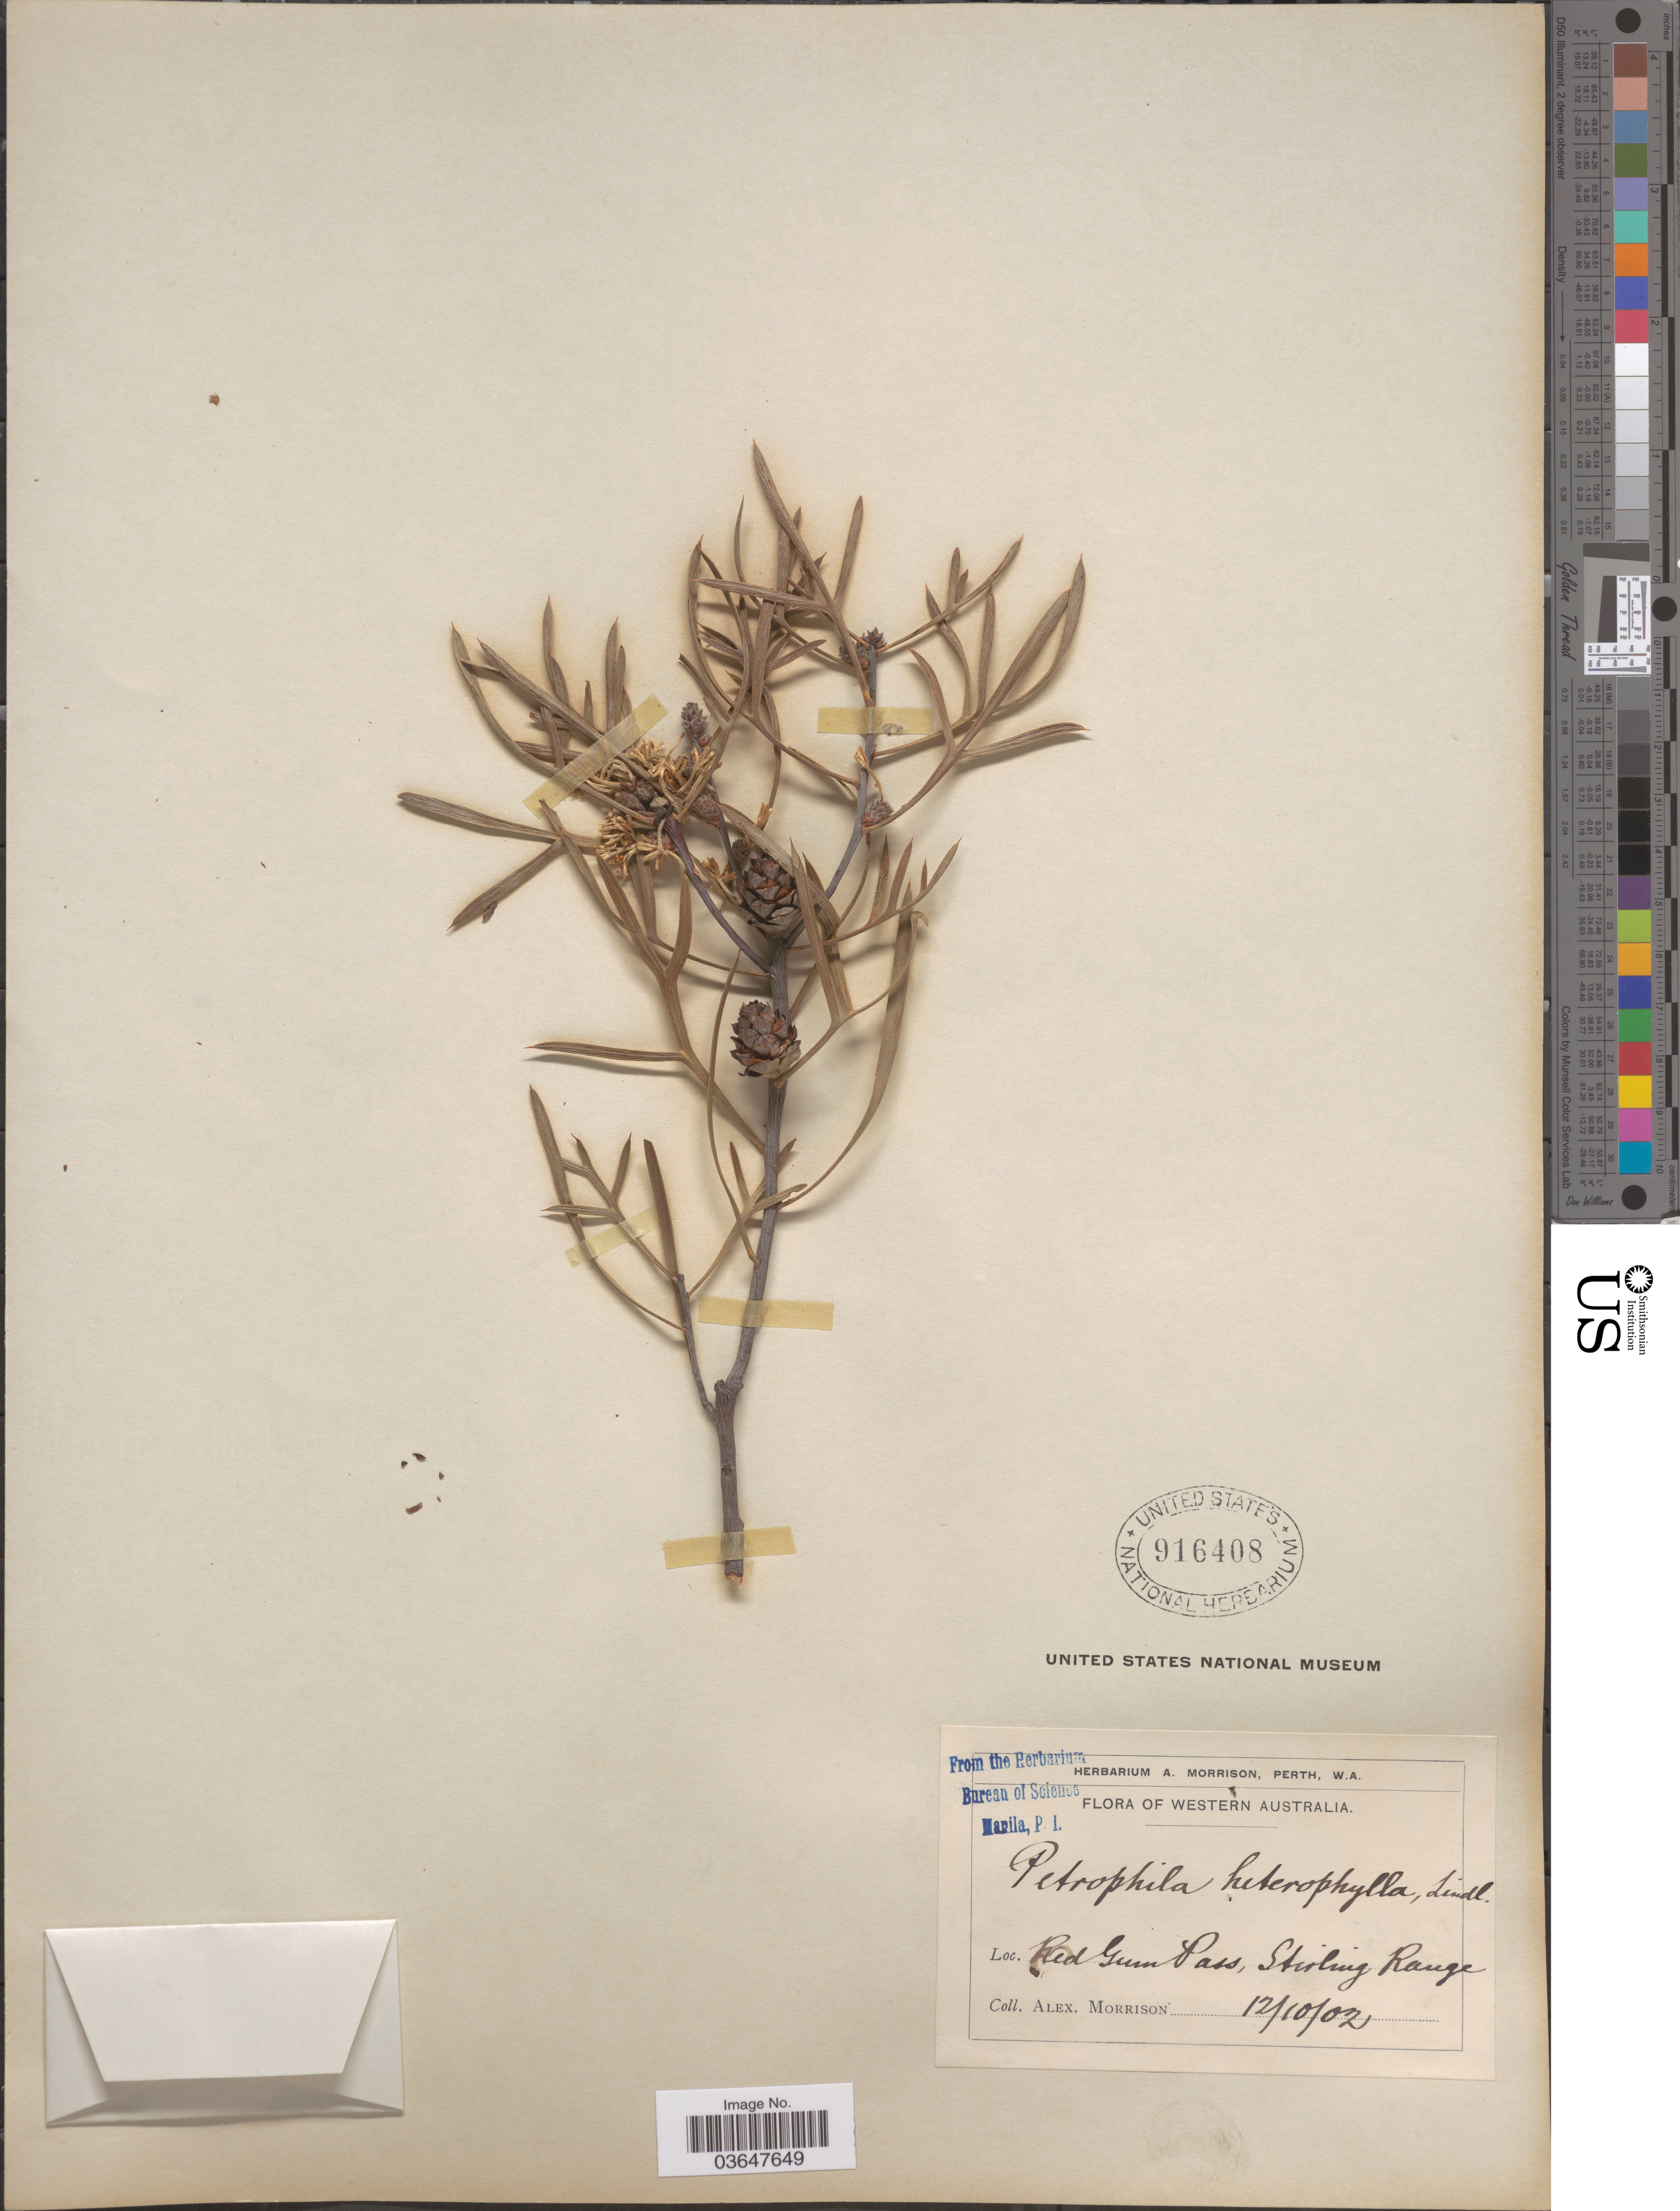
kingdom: Plantae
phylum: Tracheophyta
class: Magnoliopsida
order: Proteales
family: Proteaceae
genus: Petrophile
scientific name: Petrophile heterophylla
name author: Lindl.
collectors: A. Morrison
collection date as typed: Transcribed d/m/y: 12/10/2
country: Australia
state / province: Western Australia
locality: Red Gum Pass, Stirling Range.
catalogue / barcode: US 916408